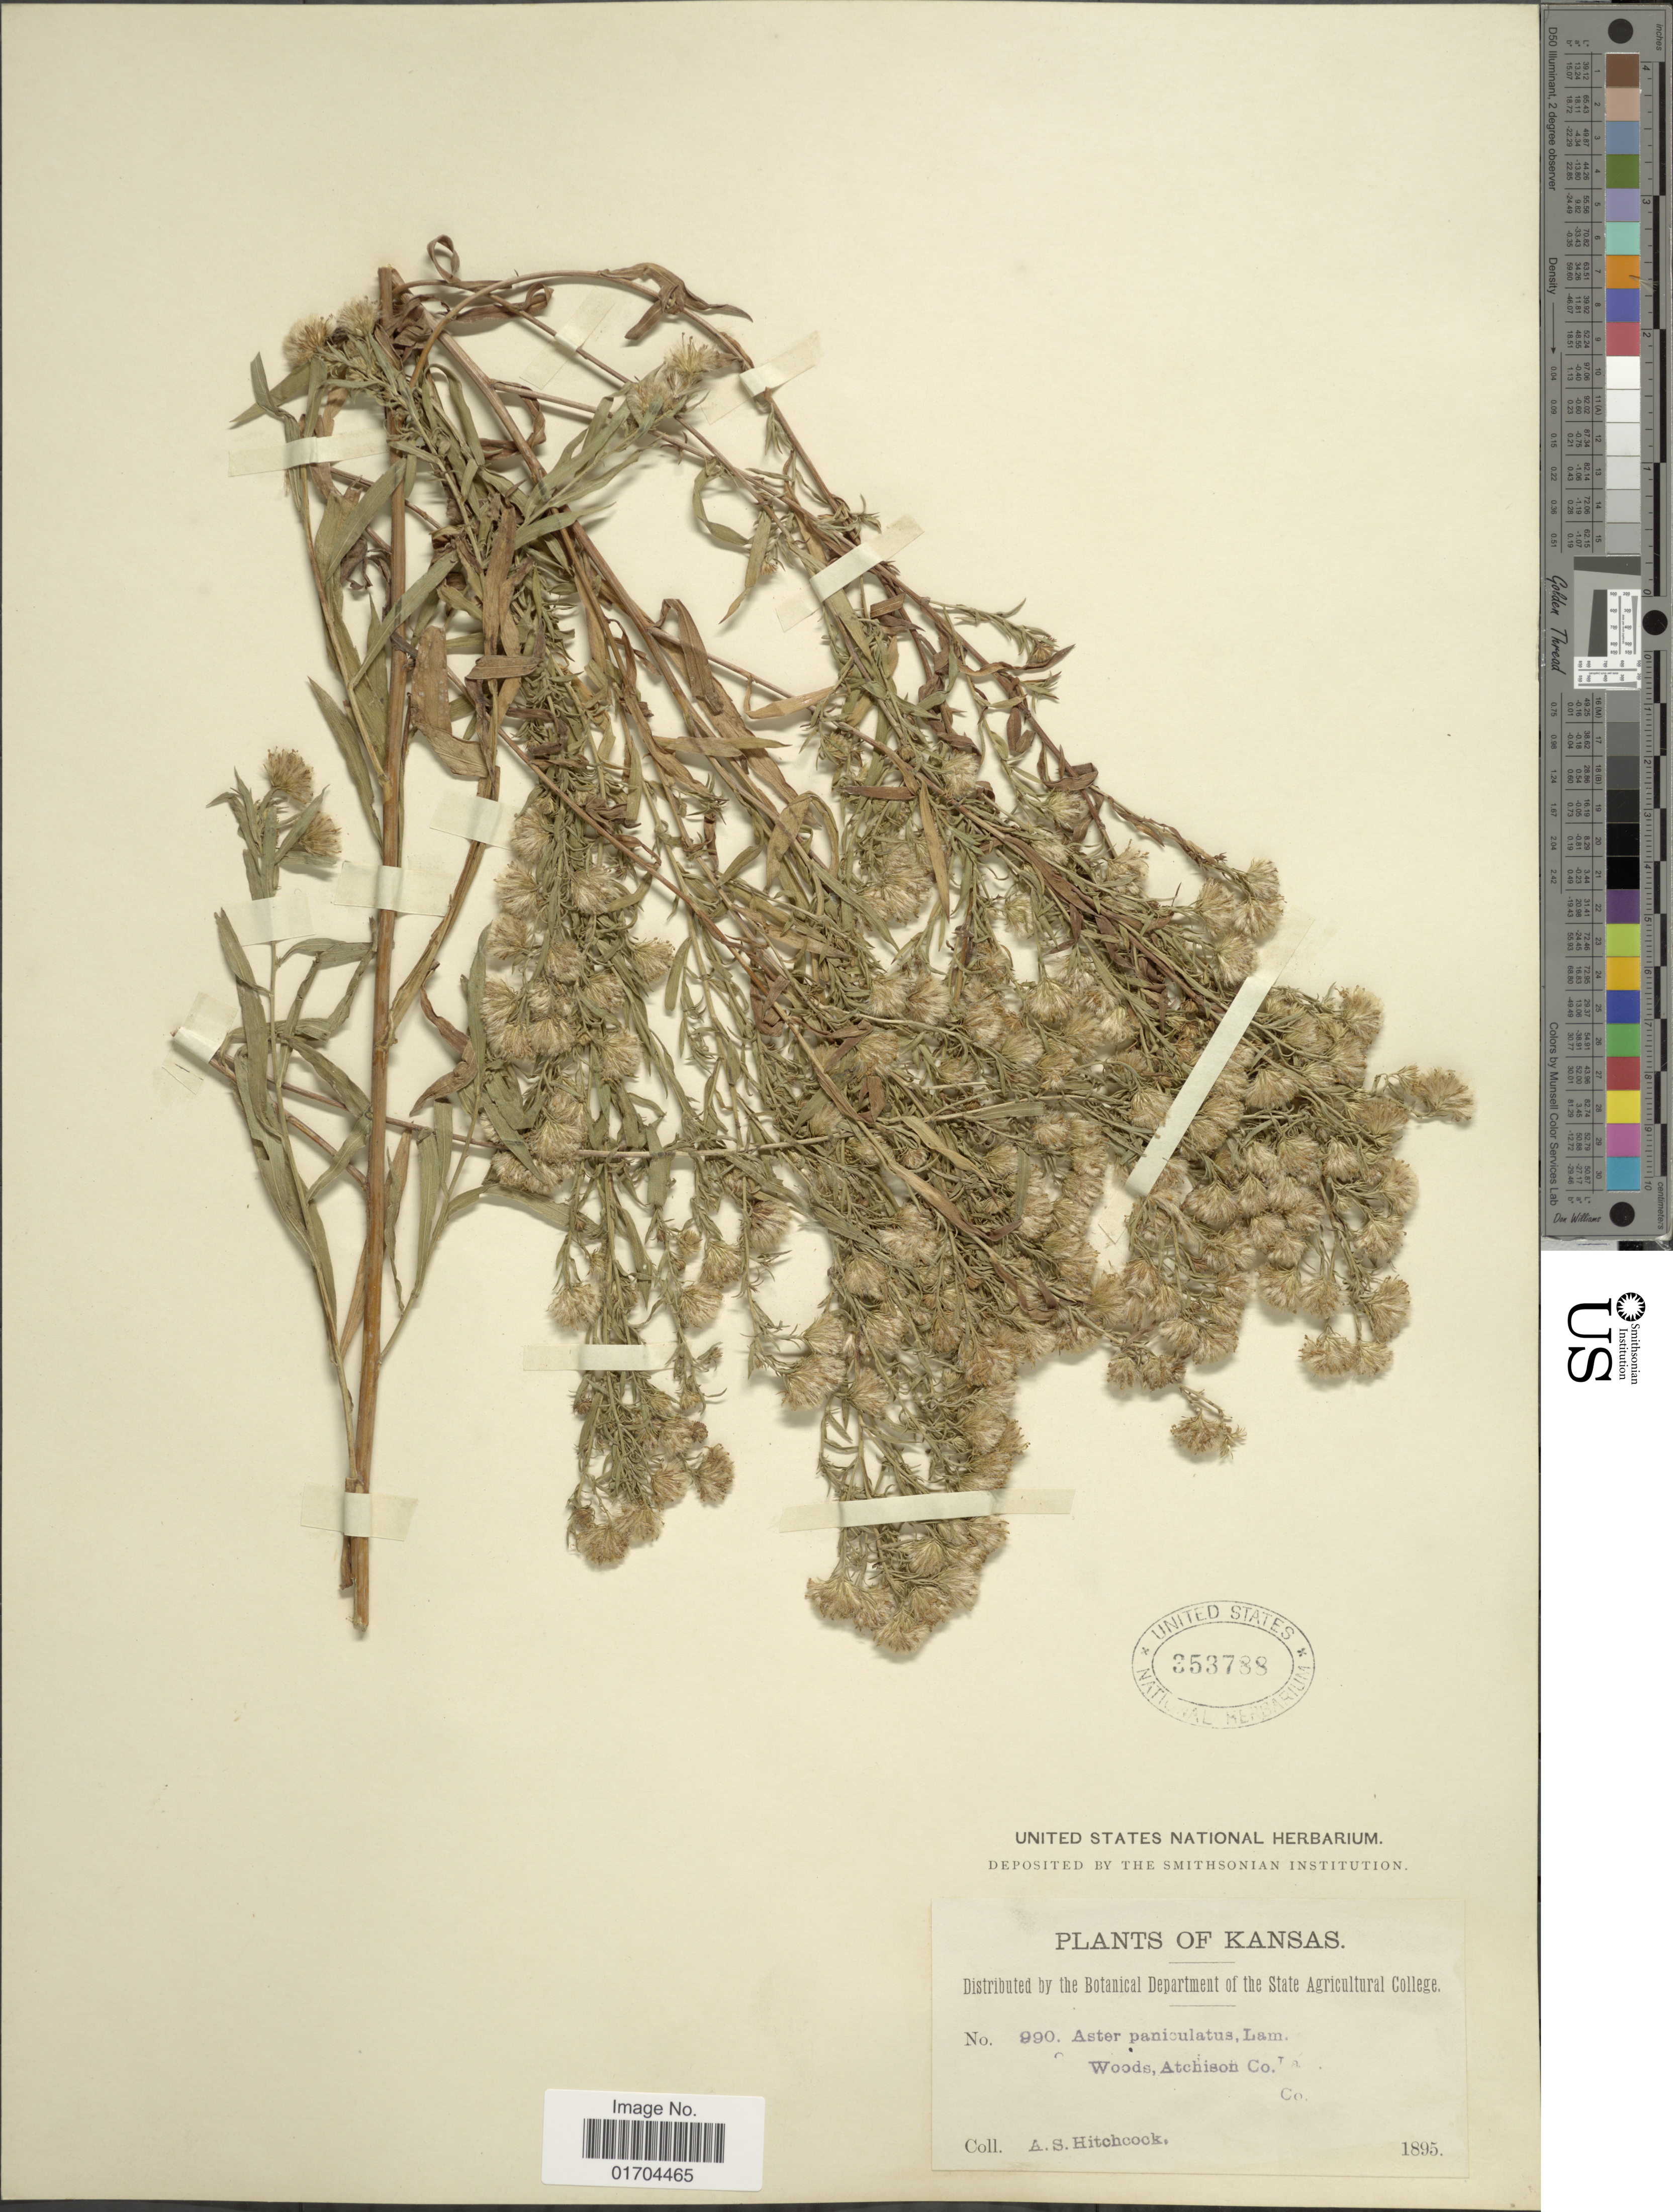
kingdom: Plantae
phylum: Tracheophyta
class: Magnoliopsida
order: Asterales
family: Asteraceae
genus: Symphyotrichum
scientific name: Symphyotrichum sp.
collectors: A. S. Hitchcock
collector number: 990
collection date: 1895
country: United States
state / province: Kansas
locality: Atchison Co.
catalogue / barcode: US 353788